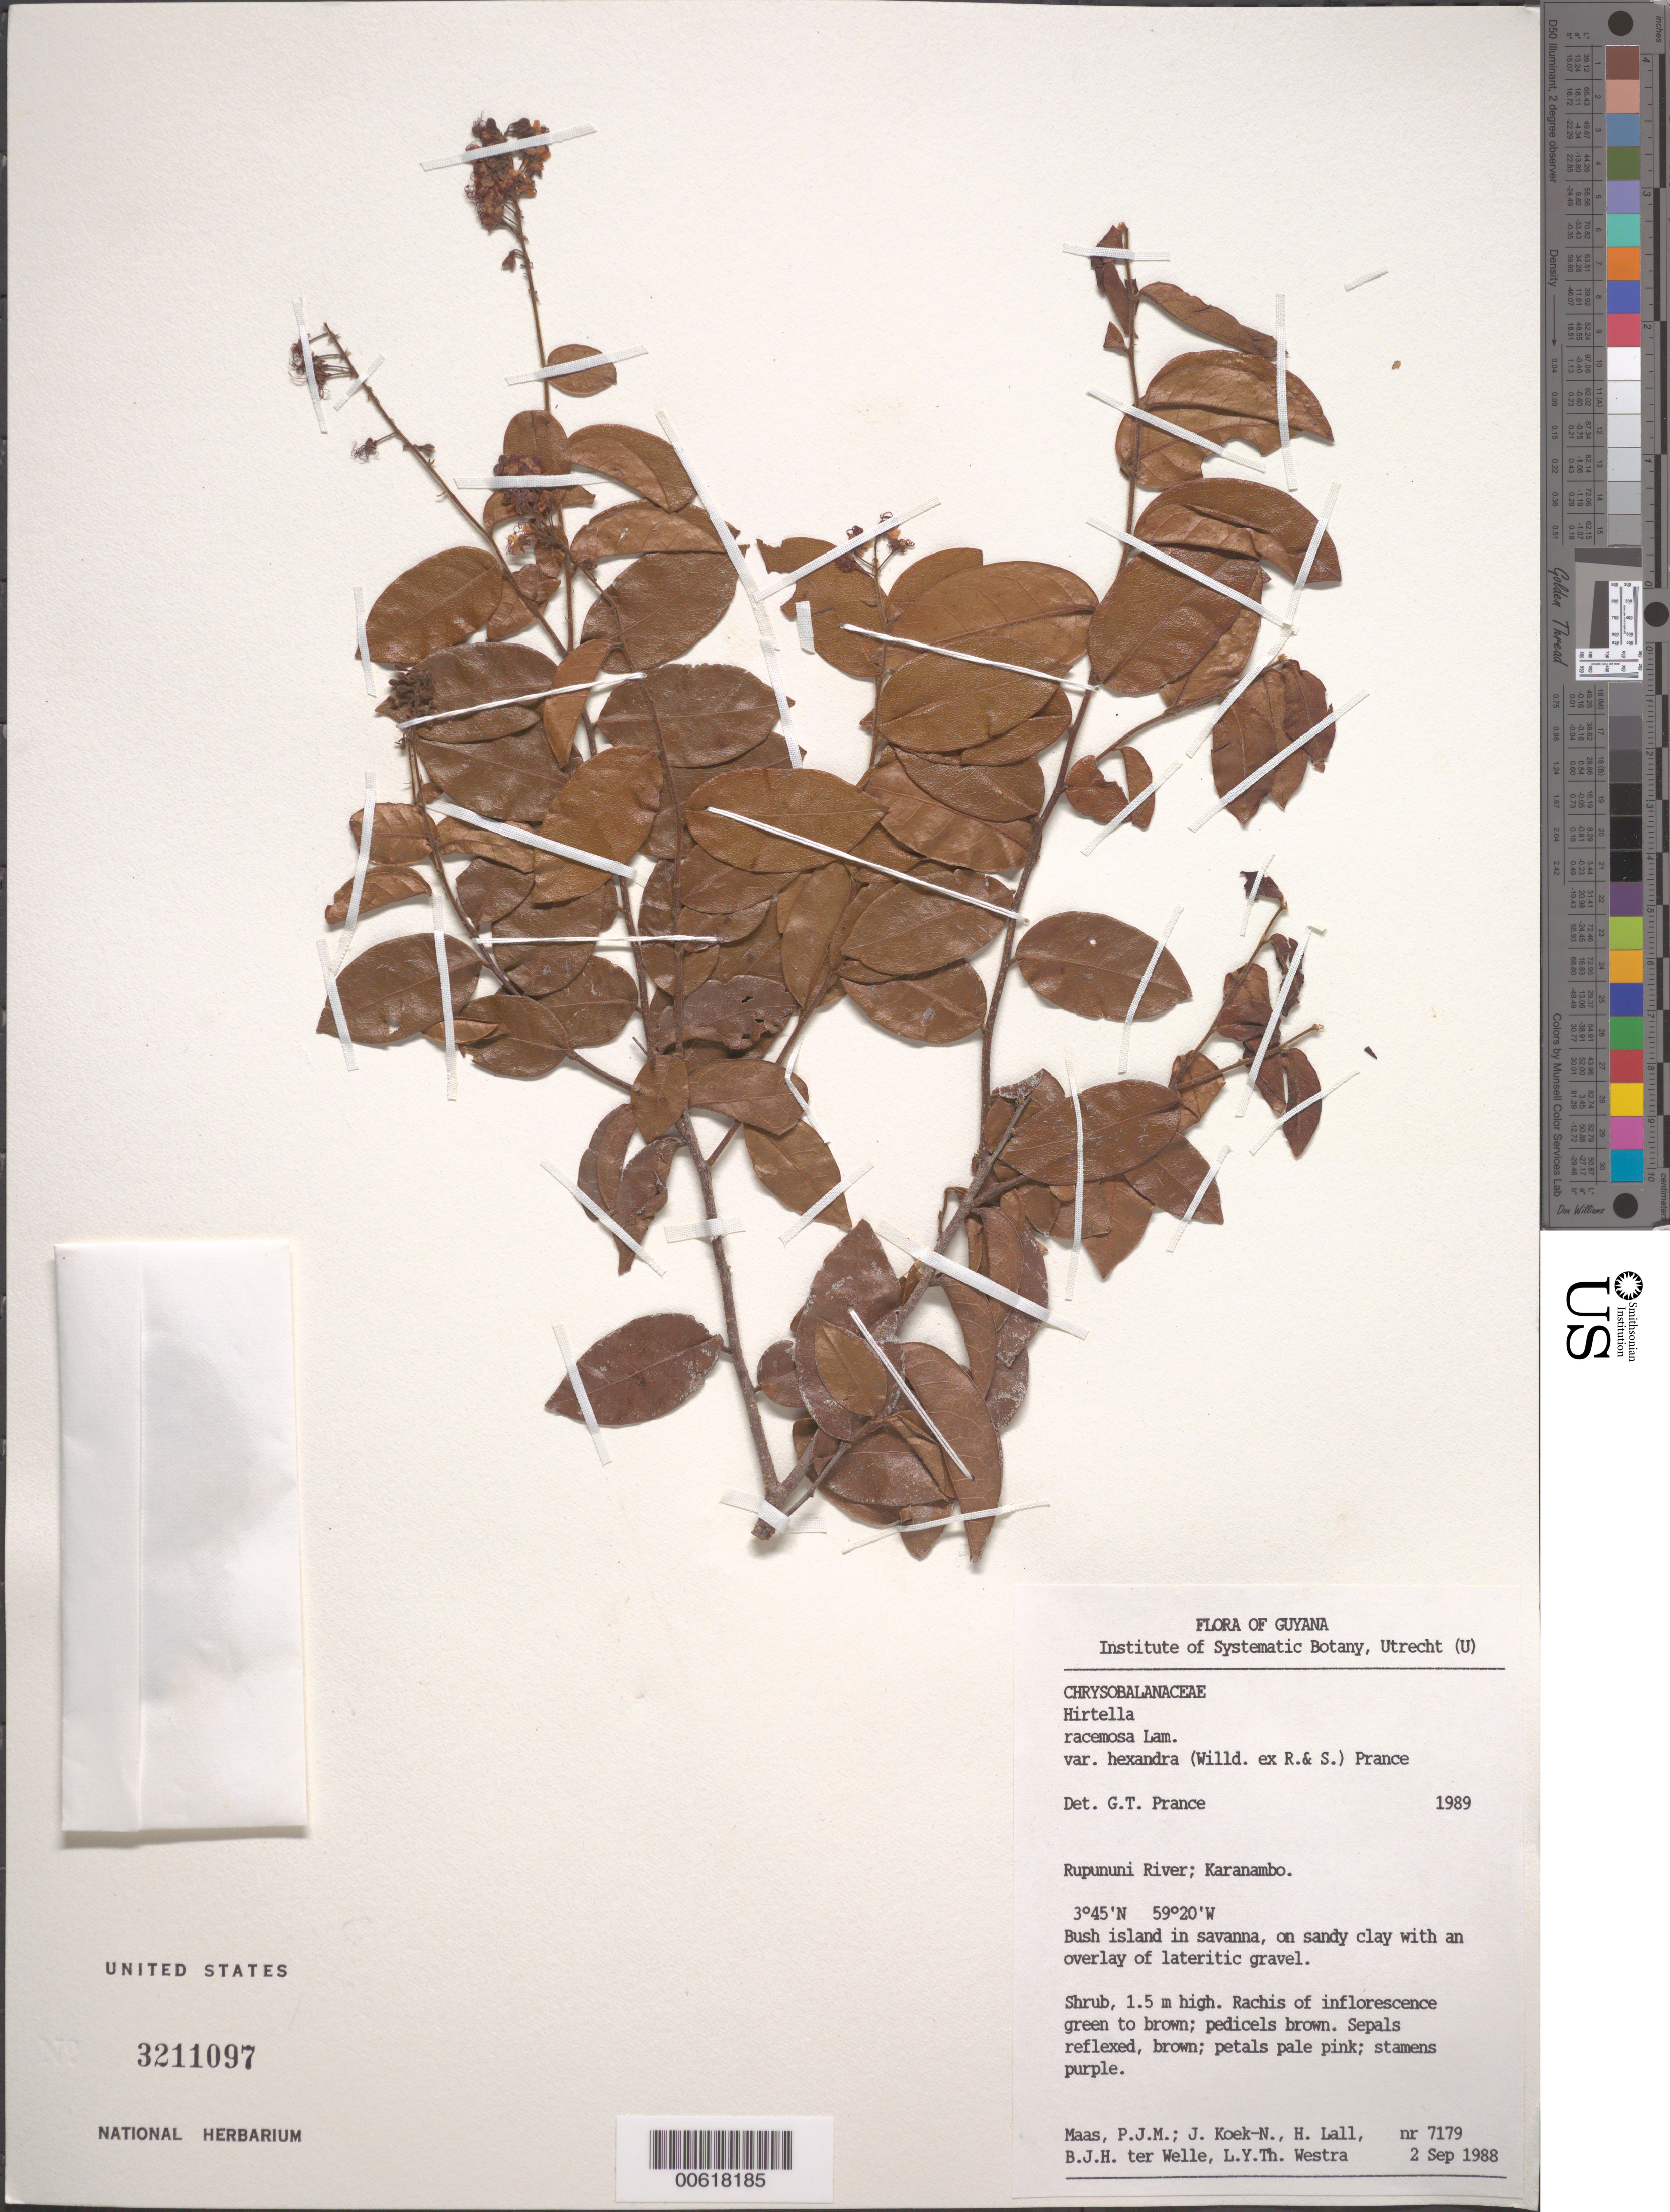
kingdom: Plantae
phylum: Tracheophyta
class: Magnoliopsida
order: Malpighiales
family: Chrysobalanaceae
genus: Hirtella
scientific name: Hirtella racemosa var. hexandra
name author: (Willd. ex Roem. & Schult.) Prance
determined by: Prance, G. T.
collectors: P. Maas, J. Koek-Noorman, H. Lall, B. Welle & L. Y. T. Westra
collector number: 7179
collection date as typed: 2-Sep-88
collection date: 1988-09-02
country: Guyana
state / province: U. Takutu-U. Essequibo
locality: Karanambo, Rupununi River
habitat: Bush island in savanna, on sandy clay with an overlay of lateritic gravel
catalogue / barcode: US 3211097